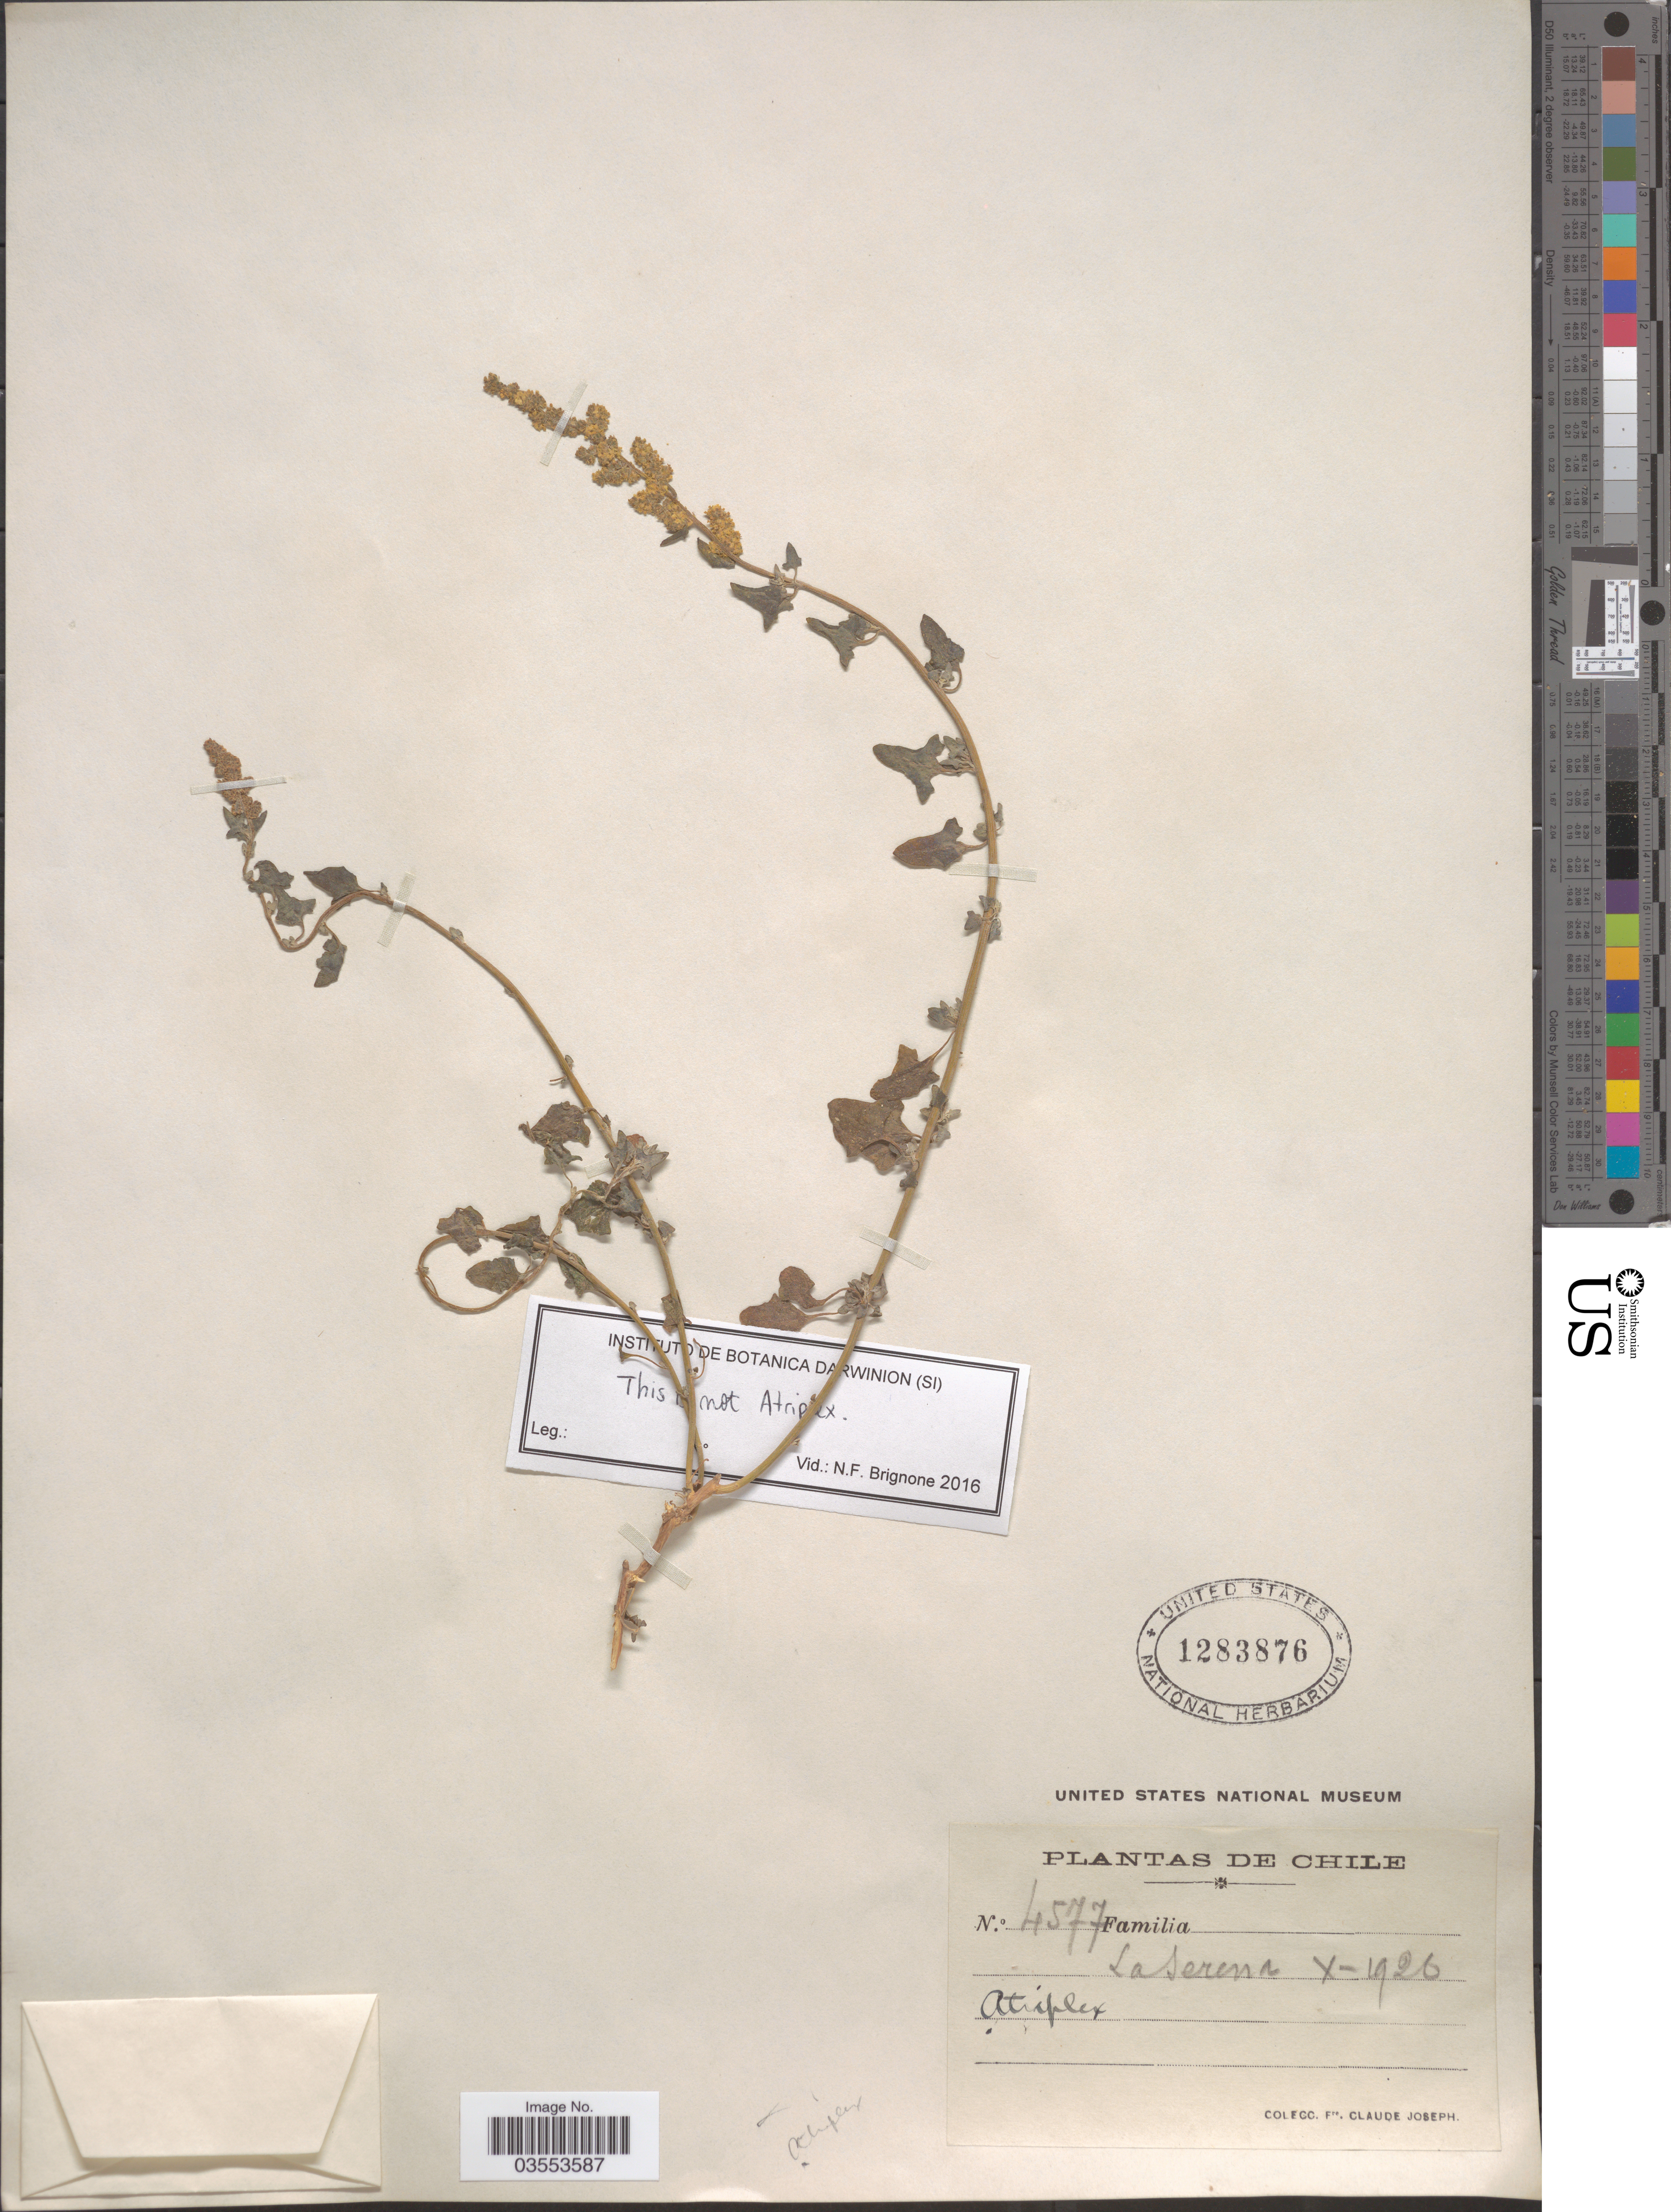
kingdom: Plantae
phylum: Tracheophyta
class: Magnoliopsida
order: Caryophyllales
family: Amaranthaceae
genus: Atriplex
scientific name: Atriplex sp.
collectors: Bro. Claude-Joseph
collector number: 4577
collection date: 1926-10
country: Chile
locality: La Serena.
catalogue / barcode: US 1283876